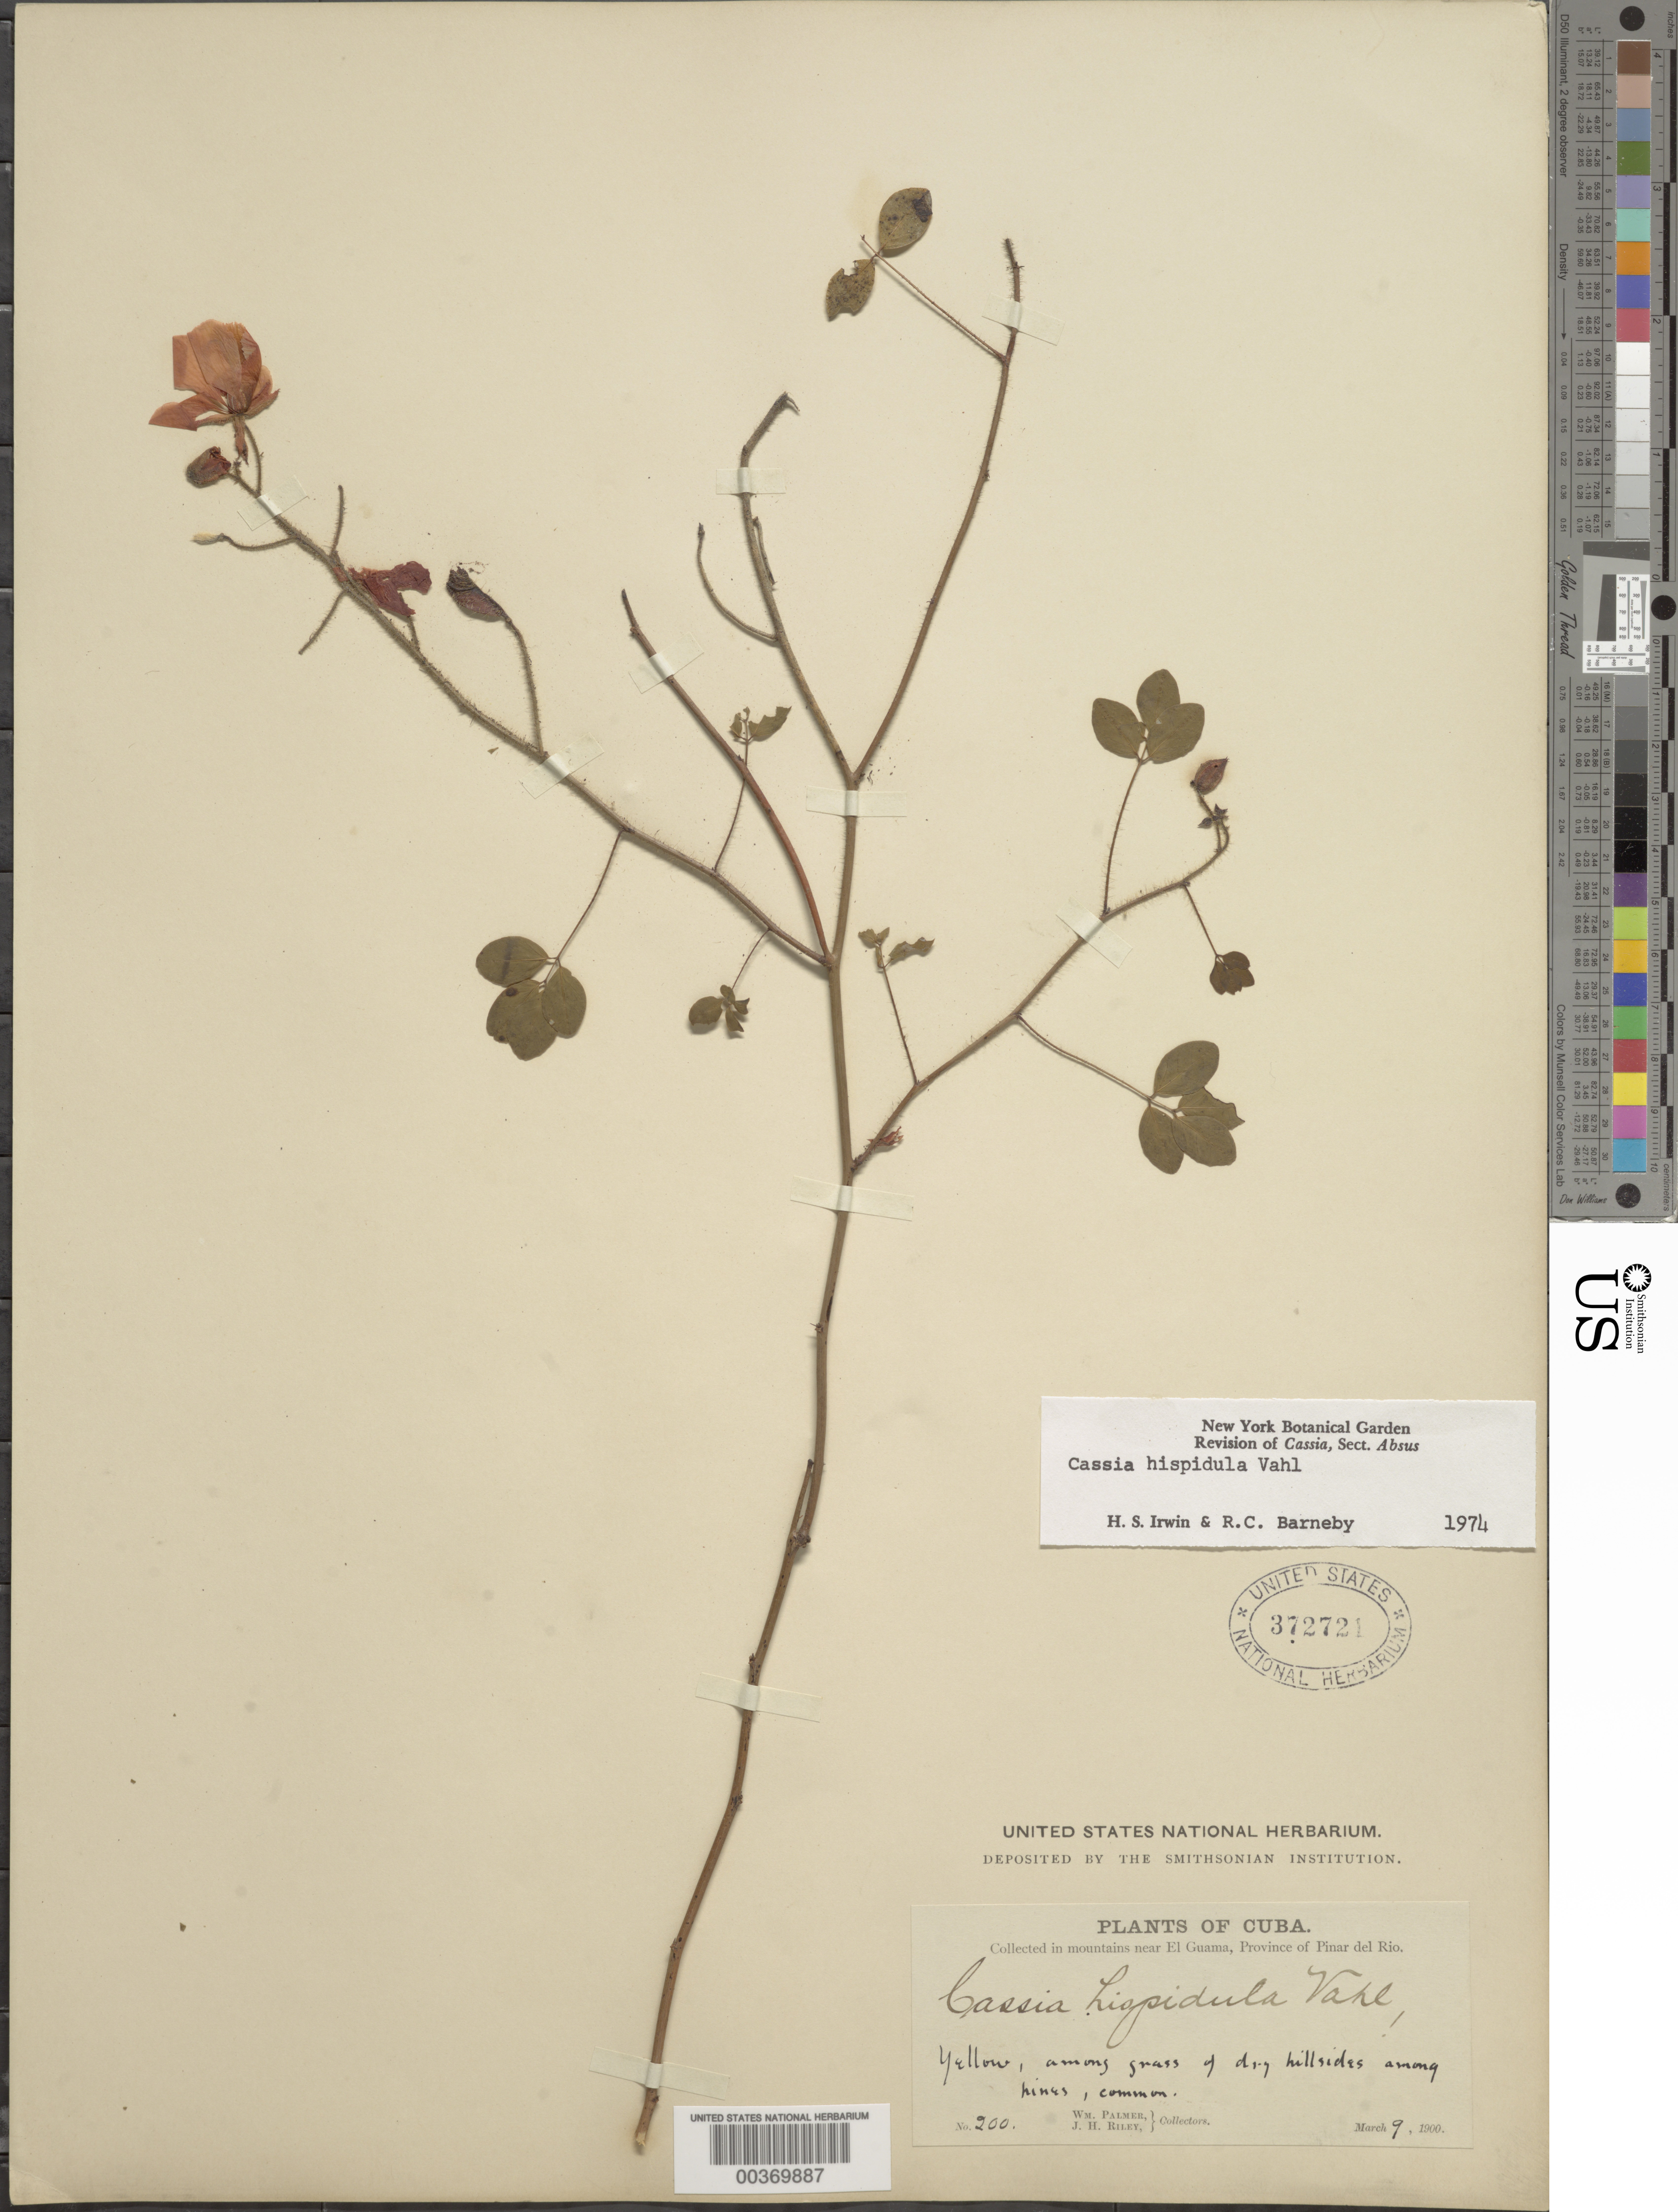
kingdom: Plantae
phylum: Tracheophyta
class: Magnoliopsida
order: Fabales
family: Fabaceae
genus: Chamaecrista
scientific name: Chamaecrista hispidula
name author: (Vahl) H.S. Irwin & Barneby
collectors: W. Palmer & J. H. Riley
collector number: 200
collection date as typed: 09 Mar 1900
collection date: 1900-03-09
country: Cuba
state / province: Pinar del Río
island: Greater Antilles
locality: Near el guama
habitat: Dry hillsides among pines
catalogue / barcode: US 372721